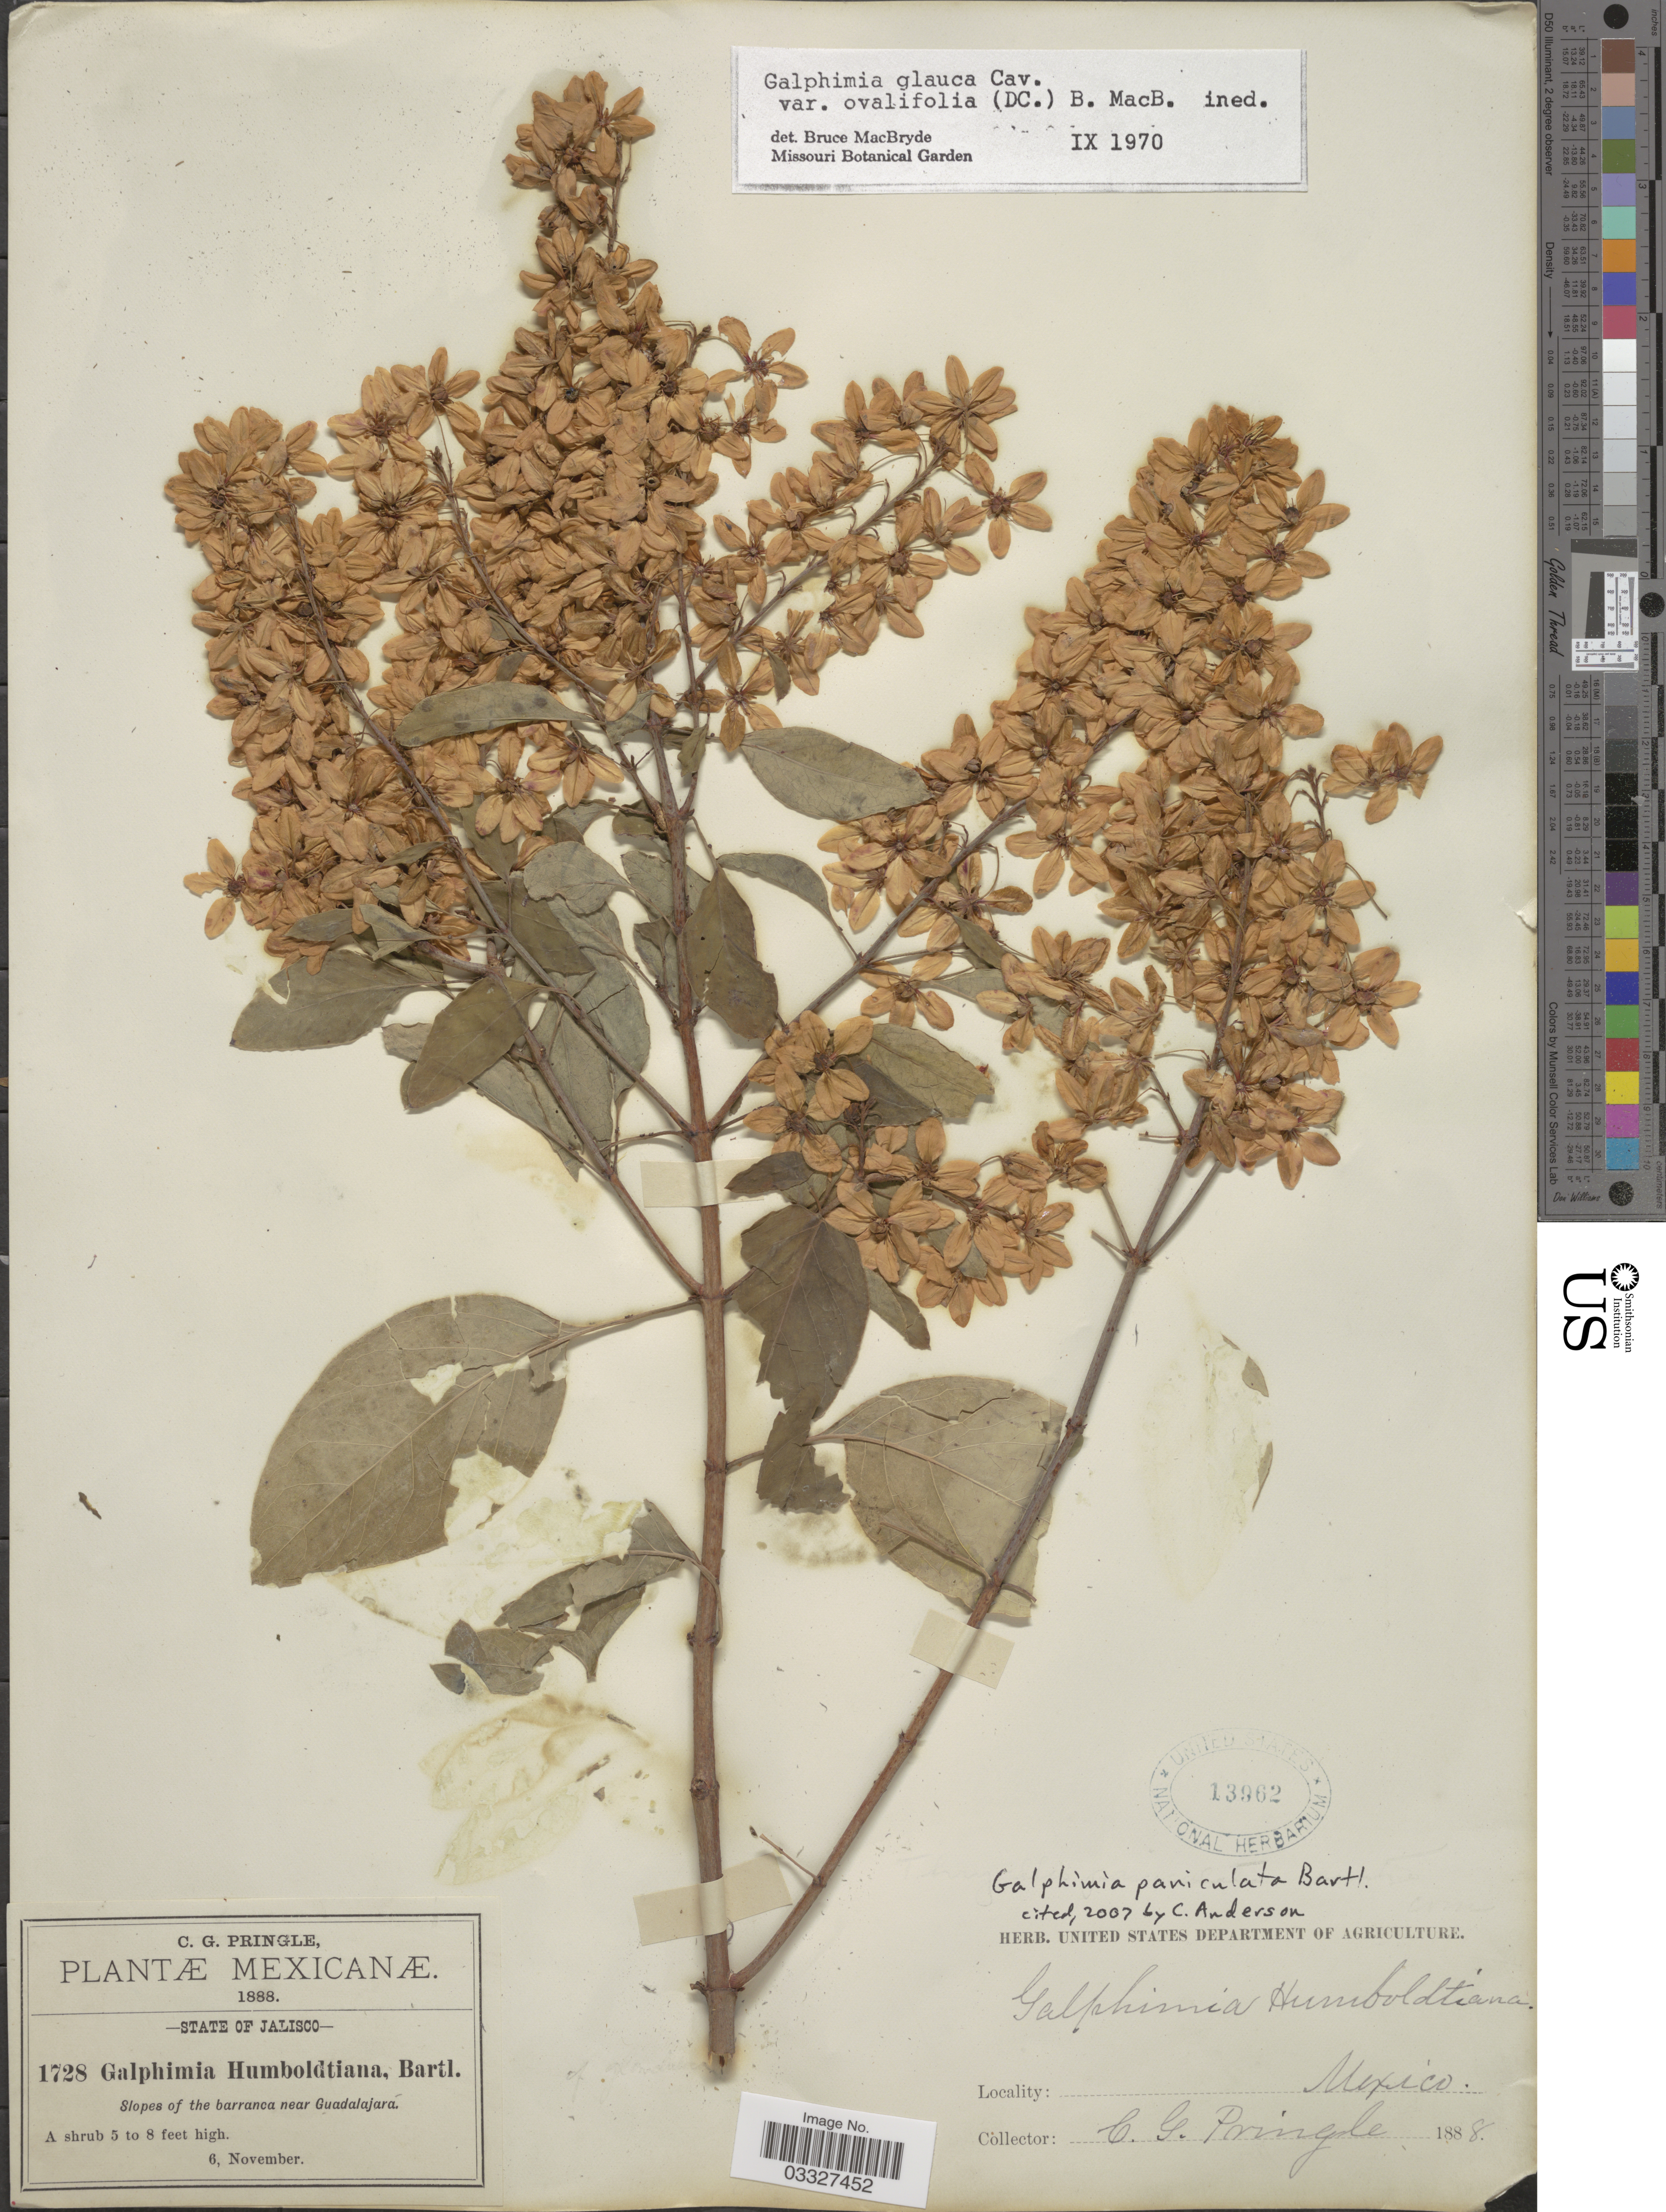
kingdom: Plantae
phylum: Tracheophyta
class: Magnoliopsida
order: Malpighiales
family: Malpighiaceae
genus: Galphimia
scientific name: Galphimia paniculata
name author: Bart.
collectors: C. G. Pringle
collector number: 1728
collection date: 1888-11-06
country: Mexico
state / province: Jalisco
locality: Slopes of the barranca near Guadalajara.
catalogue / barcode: US 13962